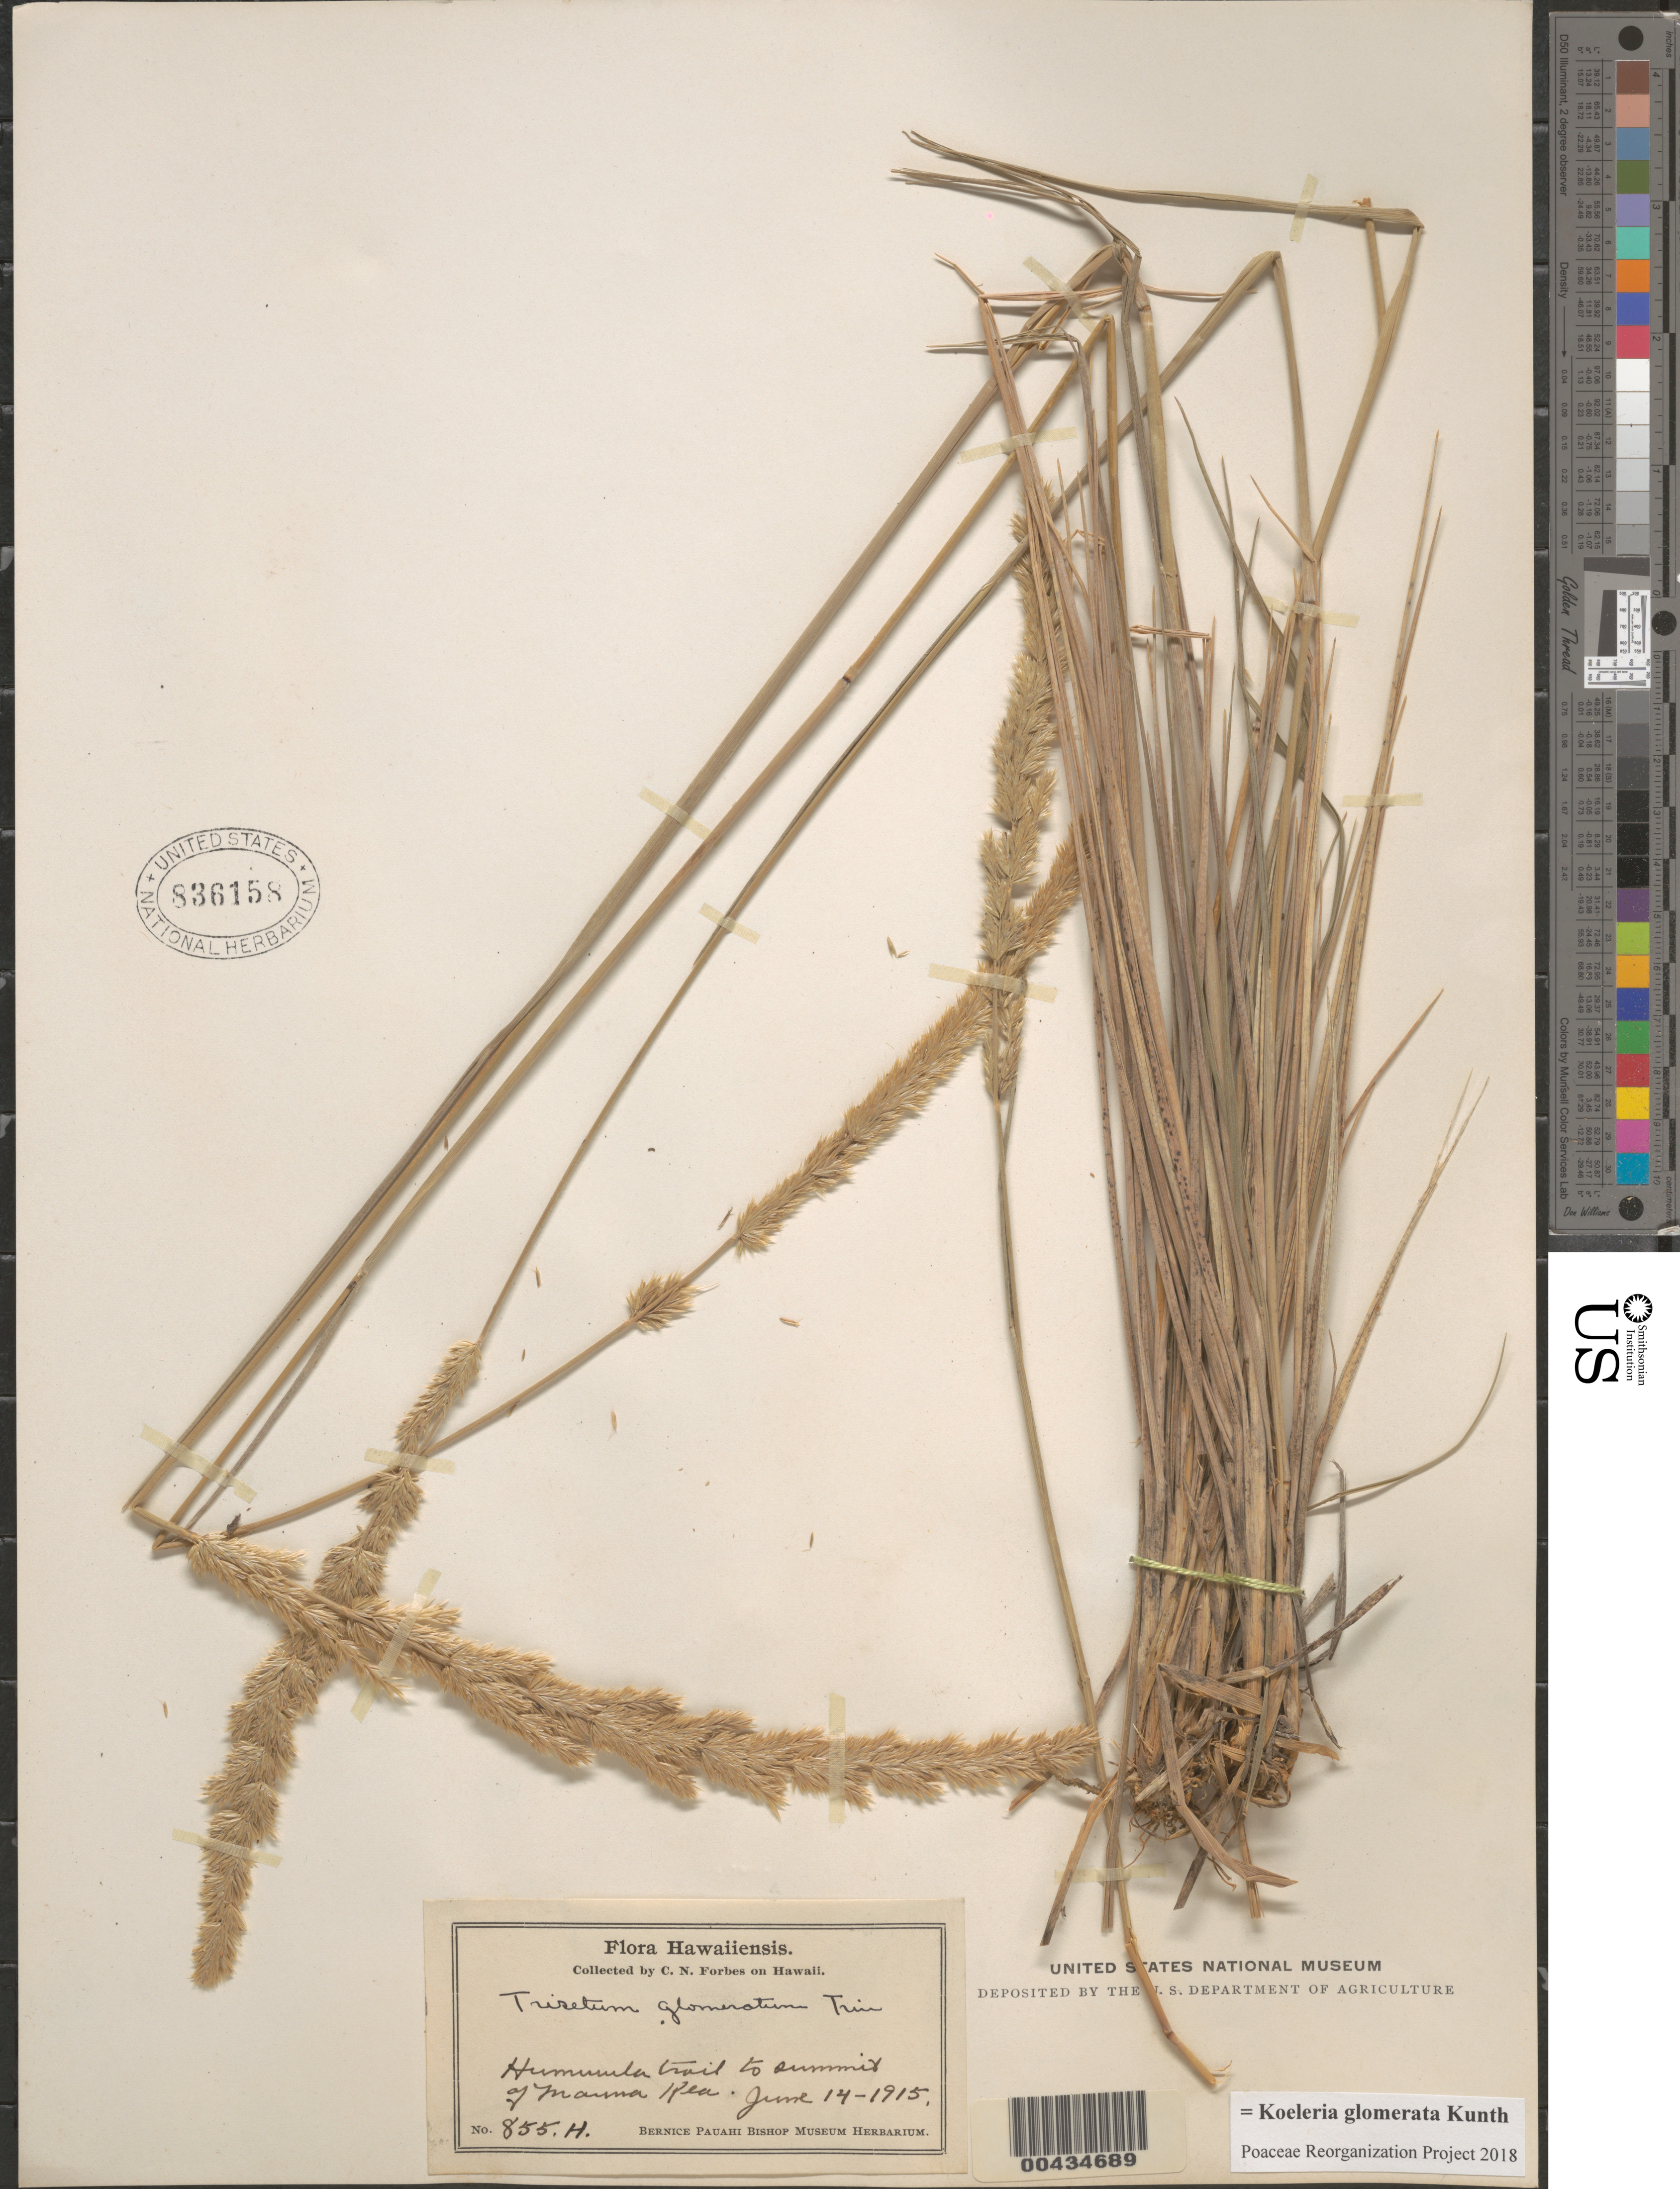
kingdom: Plantae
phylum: Tracheophyta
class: Liliopsida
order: Poales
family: Poaceae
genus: Koeleria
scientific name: Koeleria glomerata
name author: Kunth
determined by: Poaceae Reorganization Project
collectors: C. N. Forbes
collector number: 855.H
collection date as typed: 14 Jun 1915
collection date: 1915-06-14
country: United States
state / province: Hawaii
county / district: Hawaii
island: Hawaii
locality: Humuula trail to summit of Mauna Kea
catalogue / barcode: US 836158